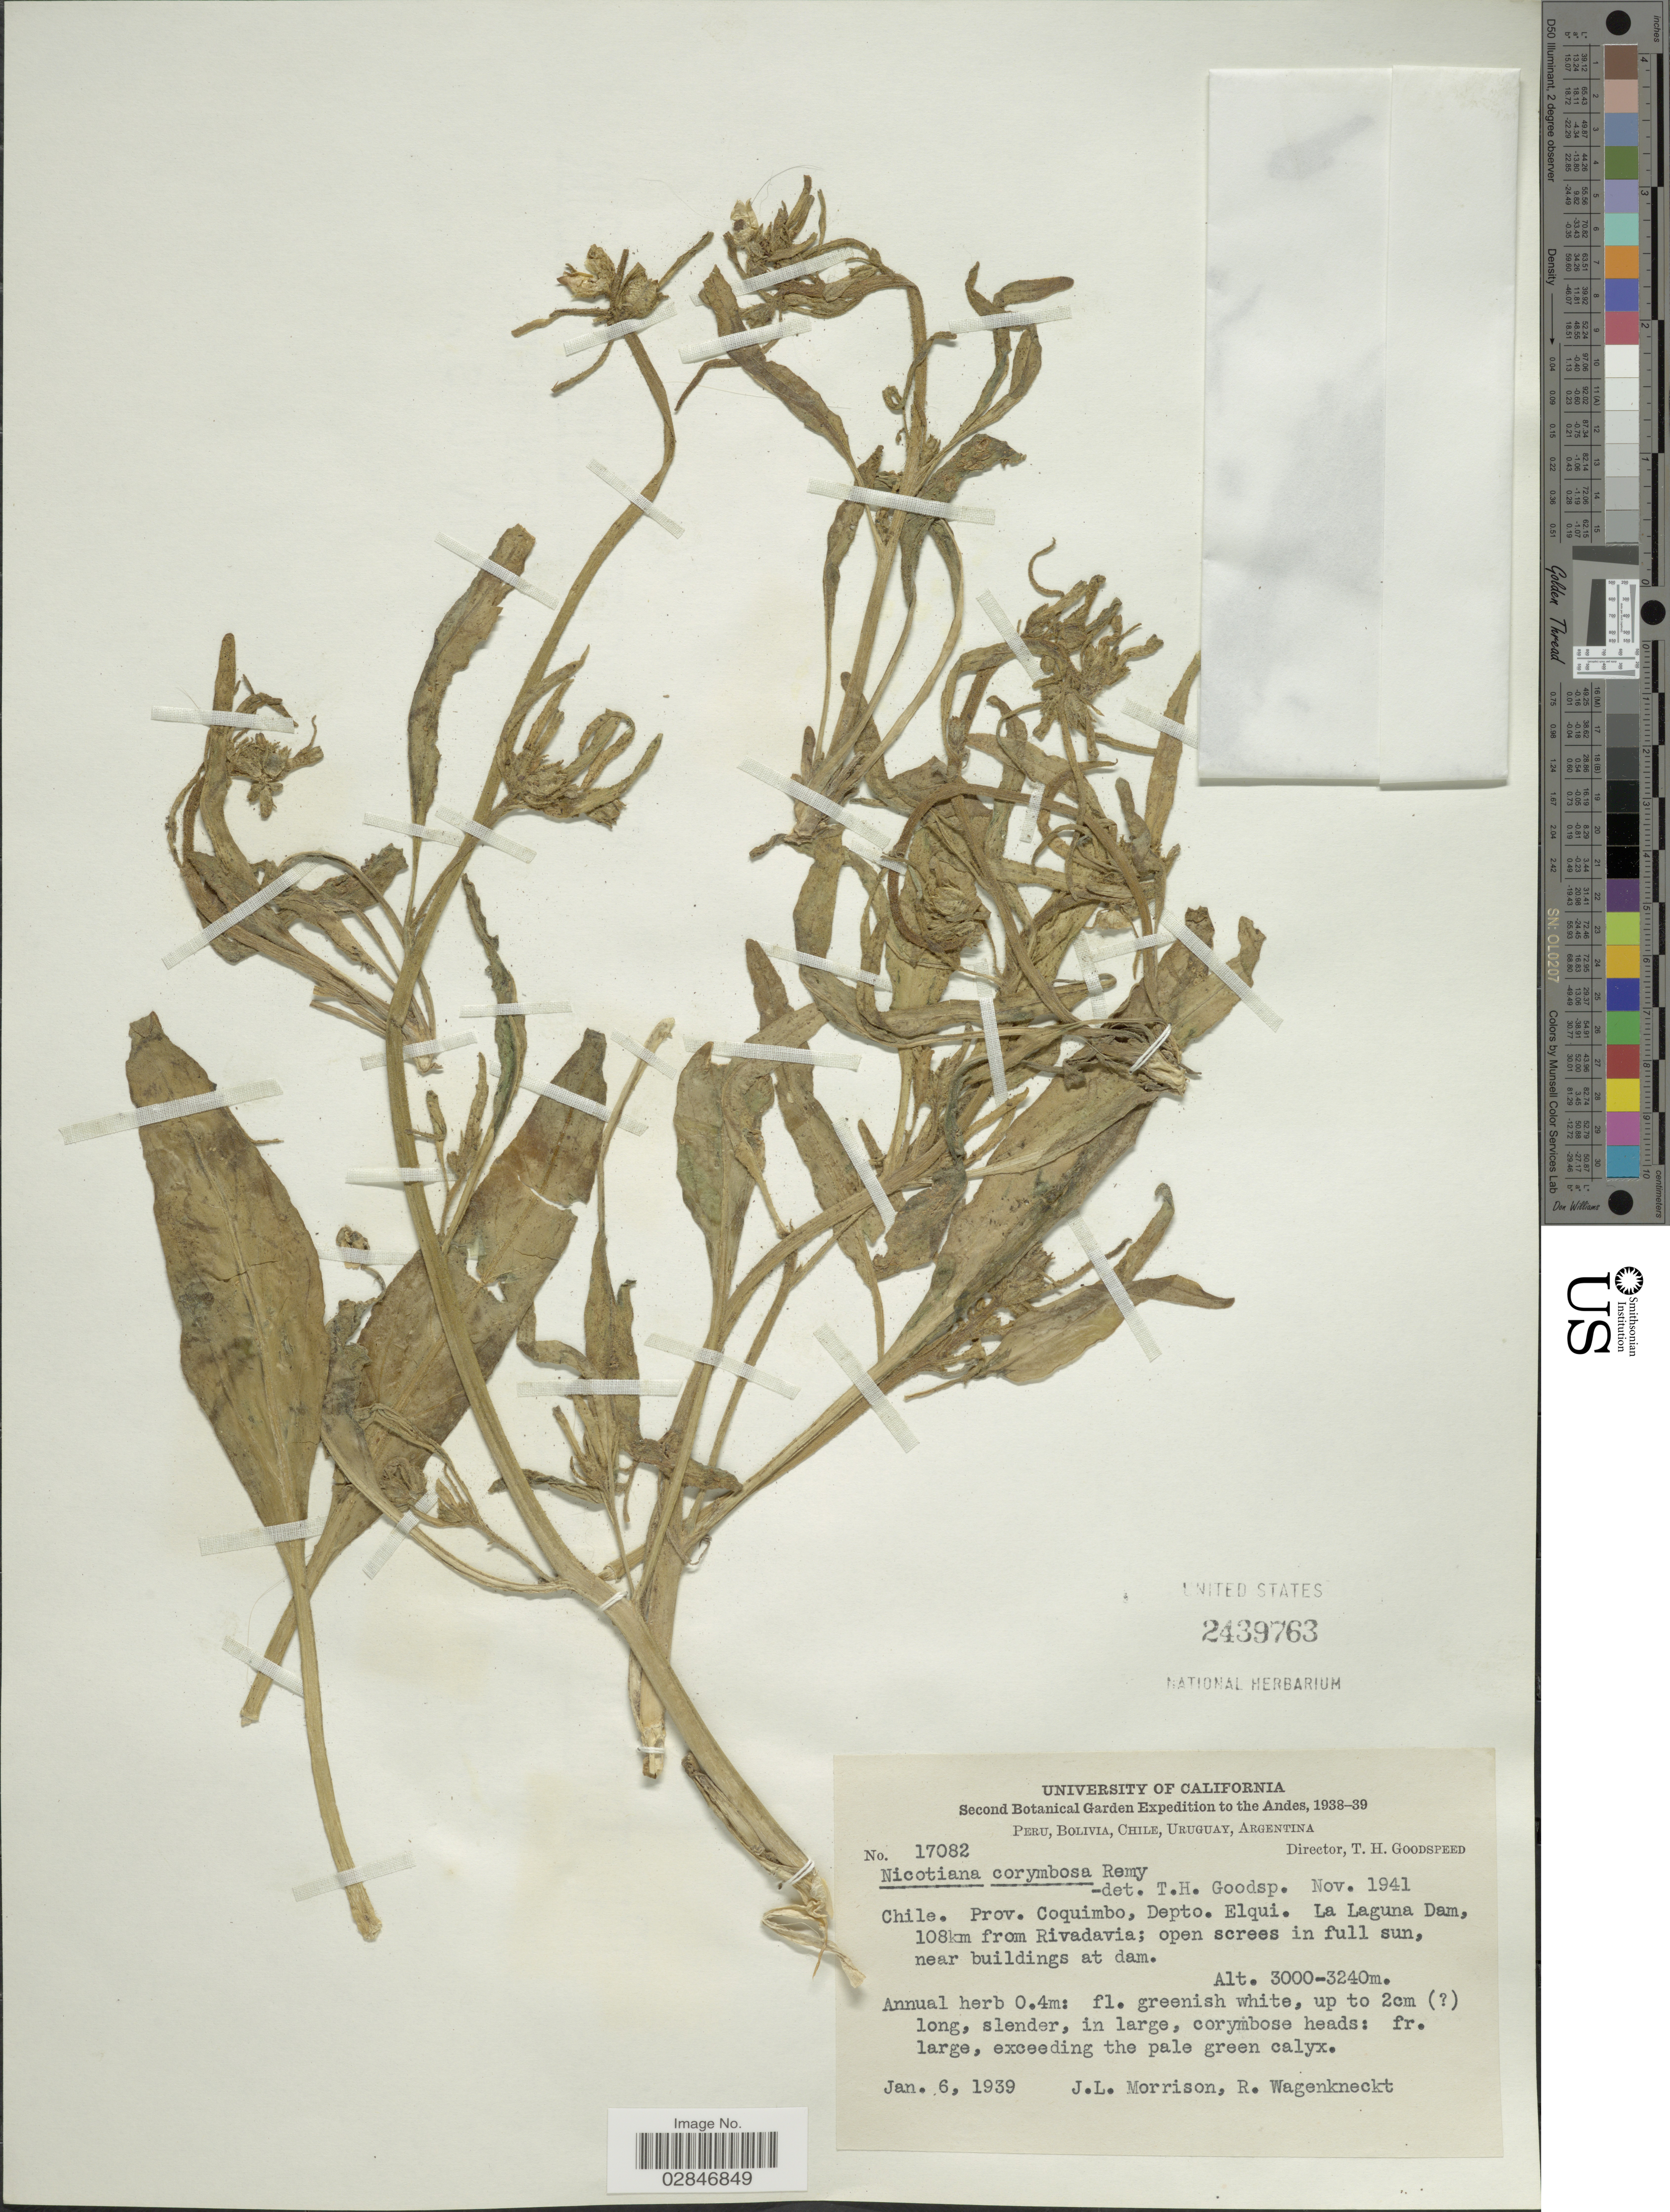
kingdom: Plantae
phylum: Tracheophyta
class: Magnoliopsida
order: Solanales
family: Solanaceae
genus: Nicotiana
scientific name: Nicotiana corymbosa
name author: J. Rémy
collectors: J. Morrison & R. Wagenknecht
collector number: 17082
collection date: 1939-01-06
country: Chile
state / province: Coquimbo (IV)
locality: The Andes, Prov. Coquimba, Depto. Elqui. La Laguna Dam, 108km from Rivadavia.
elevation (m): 3000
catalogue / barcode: US 2439763